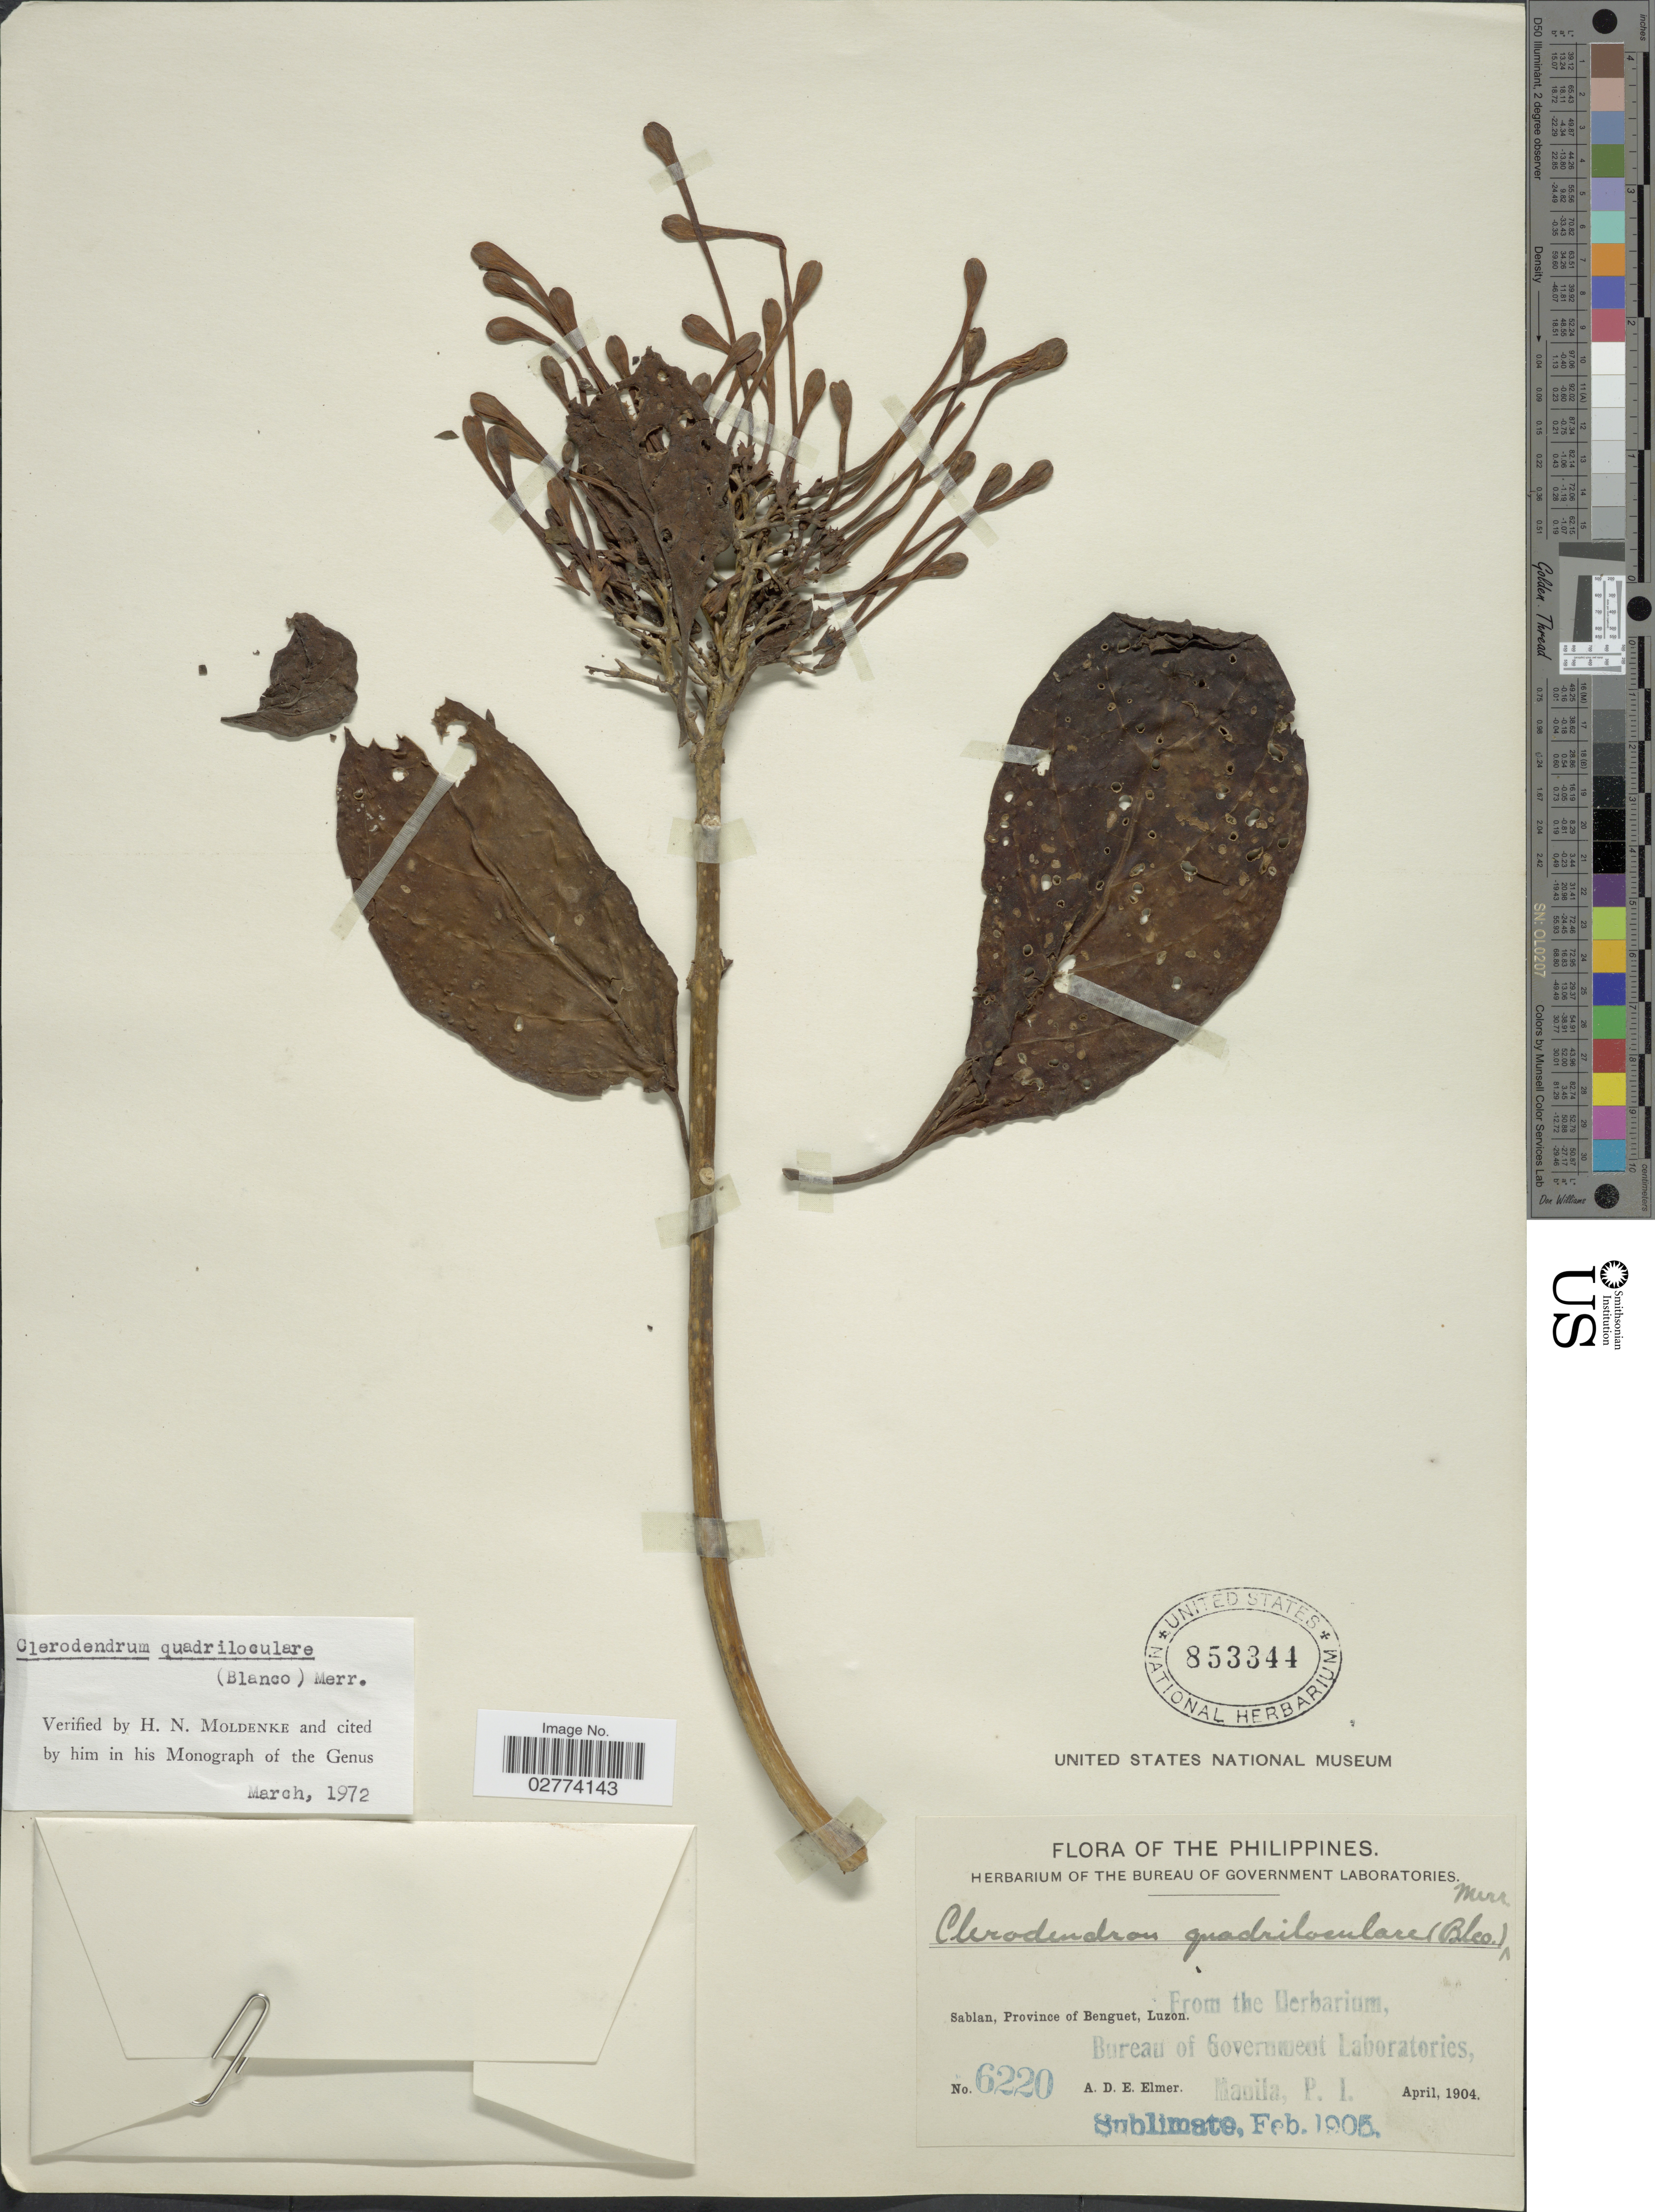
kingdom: Plantae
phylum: Tracheophyta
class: Magnoliopsida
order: Lamiales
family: Lamiaceae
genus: Clerodendrum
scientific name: Clerodendrum quadriloculare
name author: (Blanco) Merr.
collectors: A. D. E. Elmer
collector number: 6220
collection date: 1904-04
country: Philippines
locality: Sablan, Province of Benguet, Luzon.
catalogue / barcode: US 853344